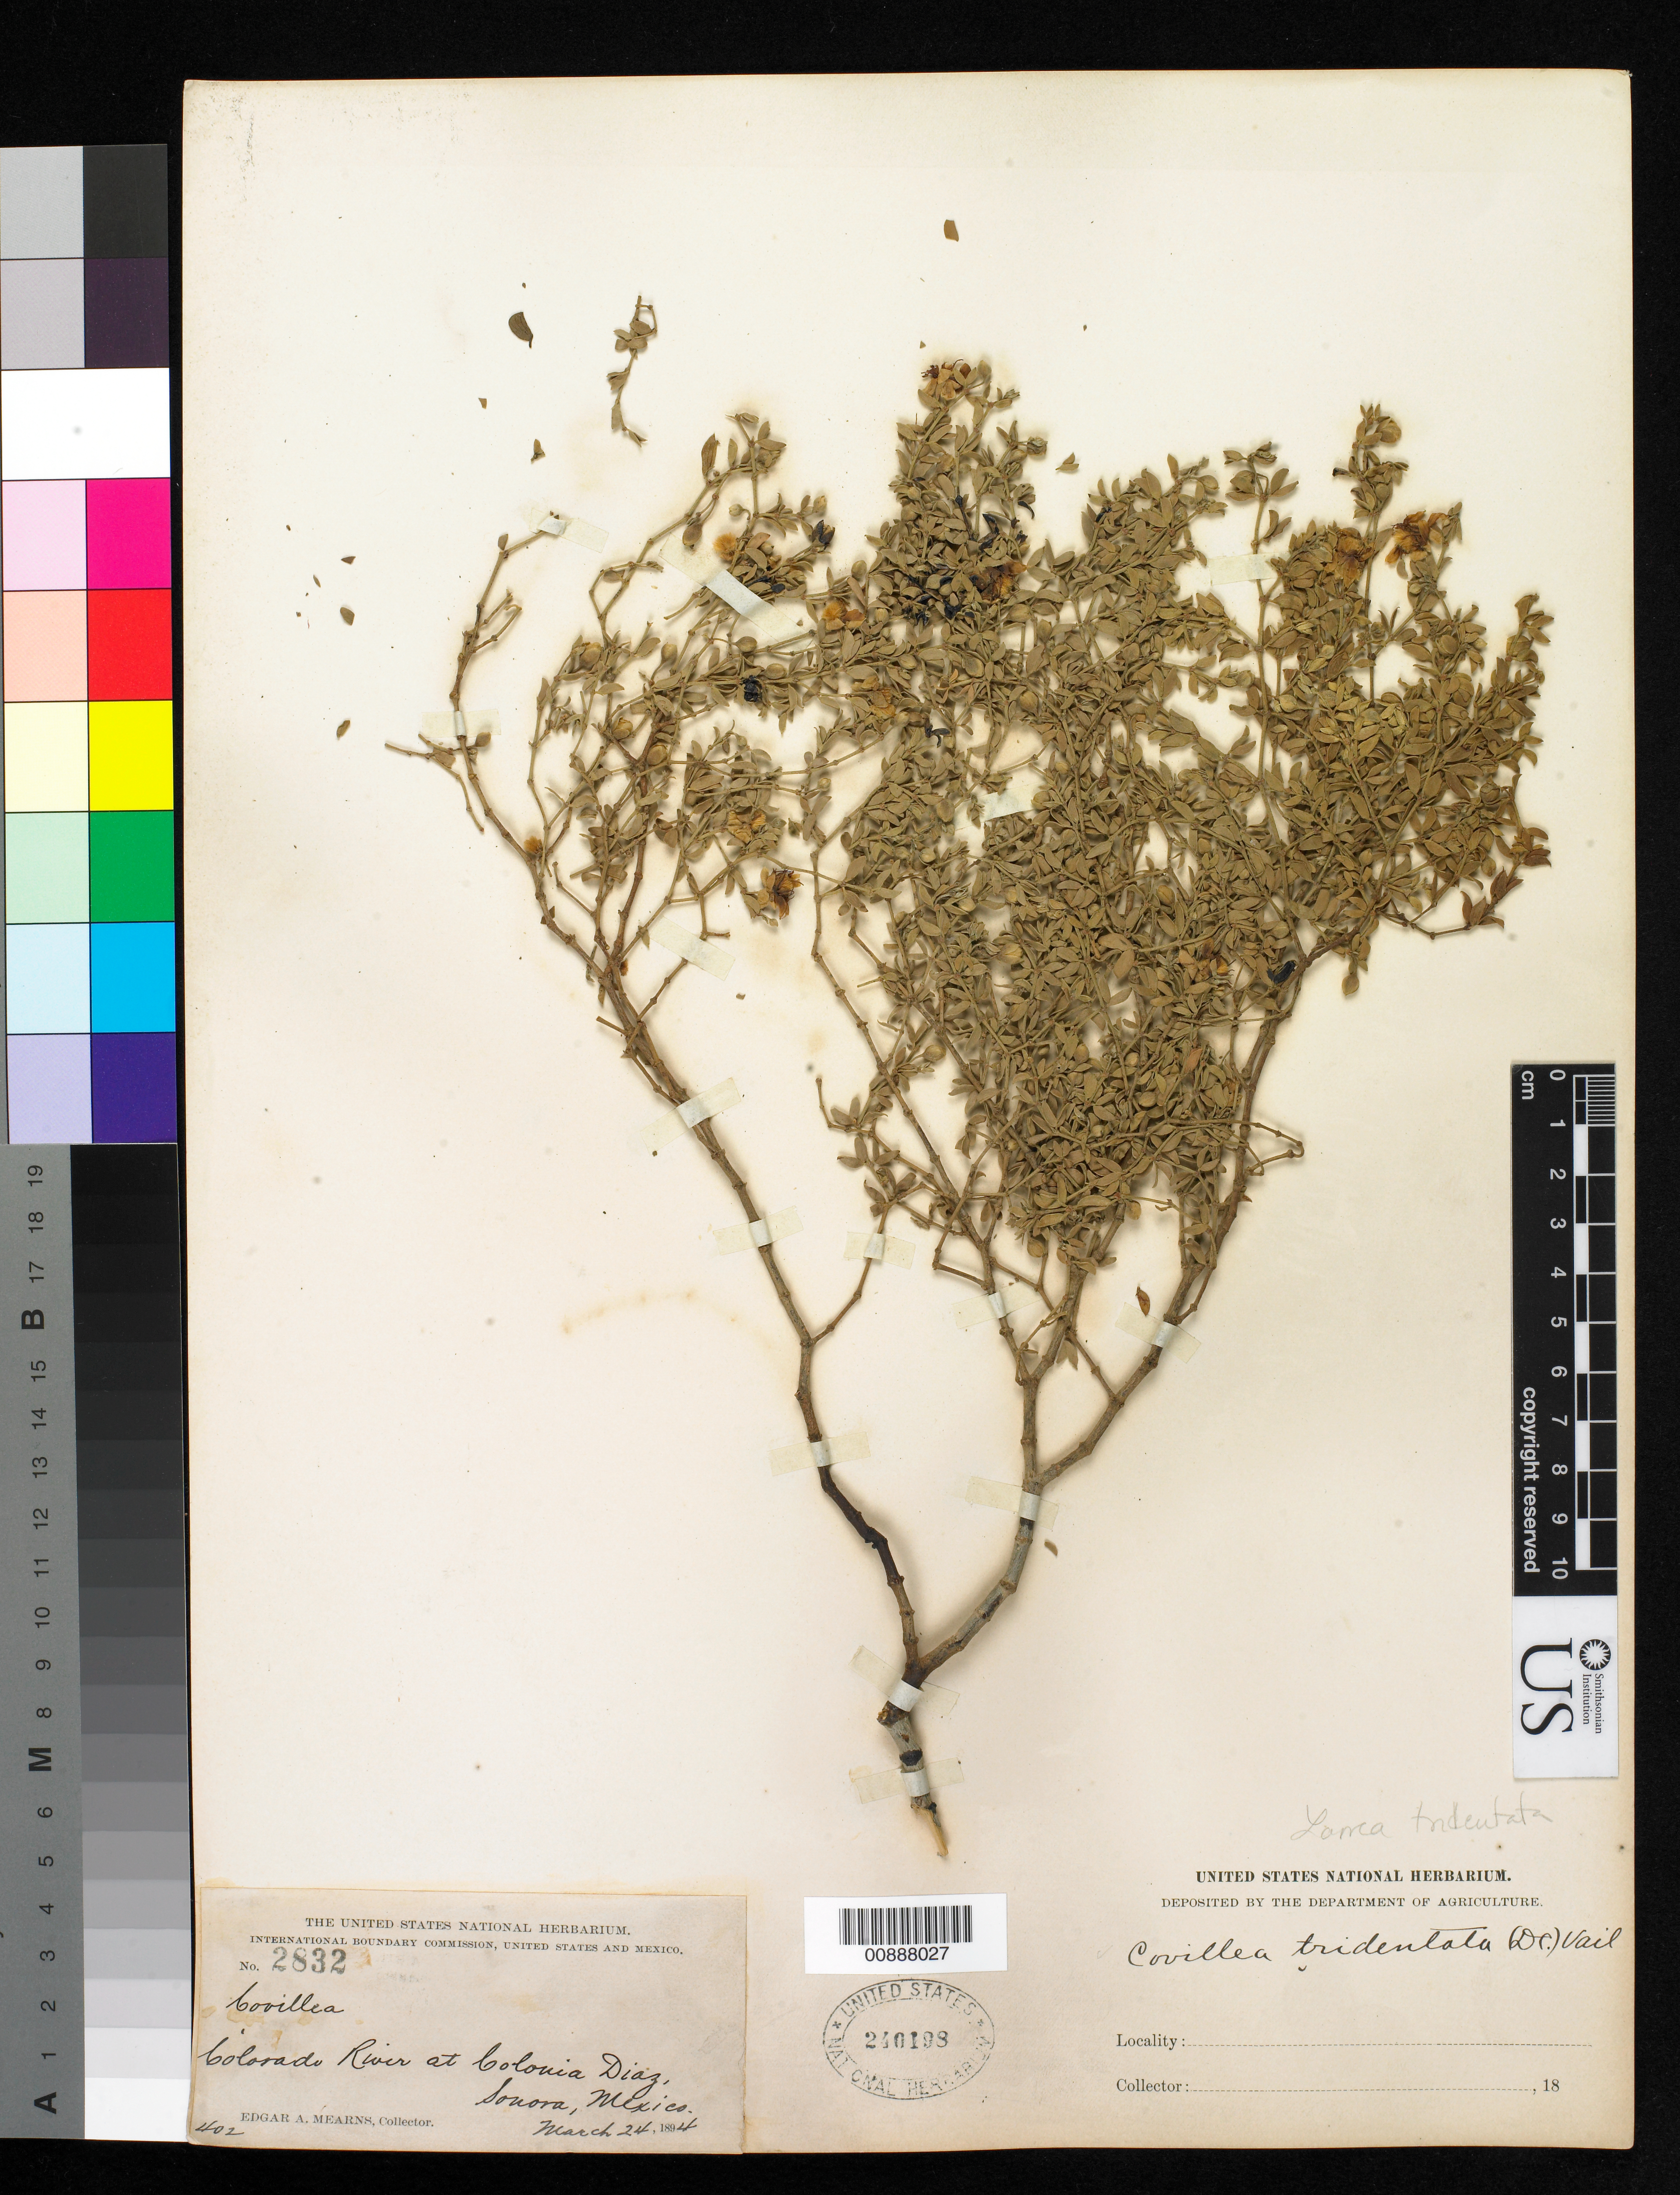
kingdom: Plantae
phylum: Tracheophyta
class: Magnoliopsida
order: Zygophyllales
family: Zygophyllaceae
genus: Larrea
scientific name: Larrea tridentata var. tridentata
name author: (Sessé & Moc. ex DC.) Coville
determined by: Strong, M. T., (US), Smithsonian Institution - National Museum of Natural History (UNITED STATES)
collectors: E. A. Mearns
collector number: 2832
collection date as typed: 24 Mar 1894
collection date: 1894-03-24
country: Mexico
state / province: Sonora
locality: Colorado River at Colonia Diaz, Sonora.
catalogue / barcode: US 240198